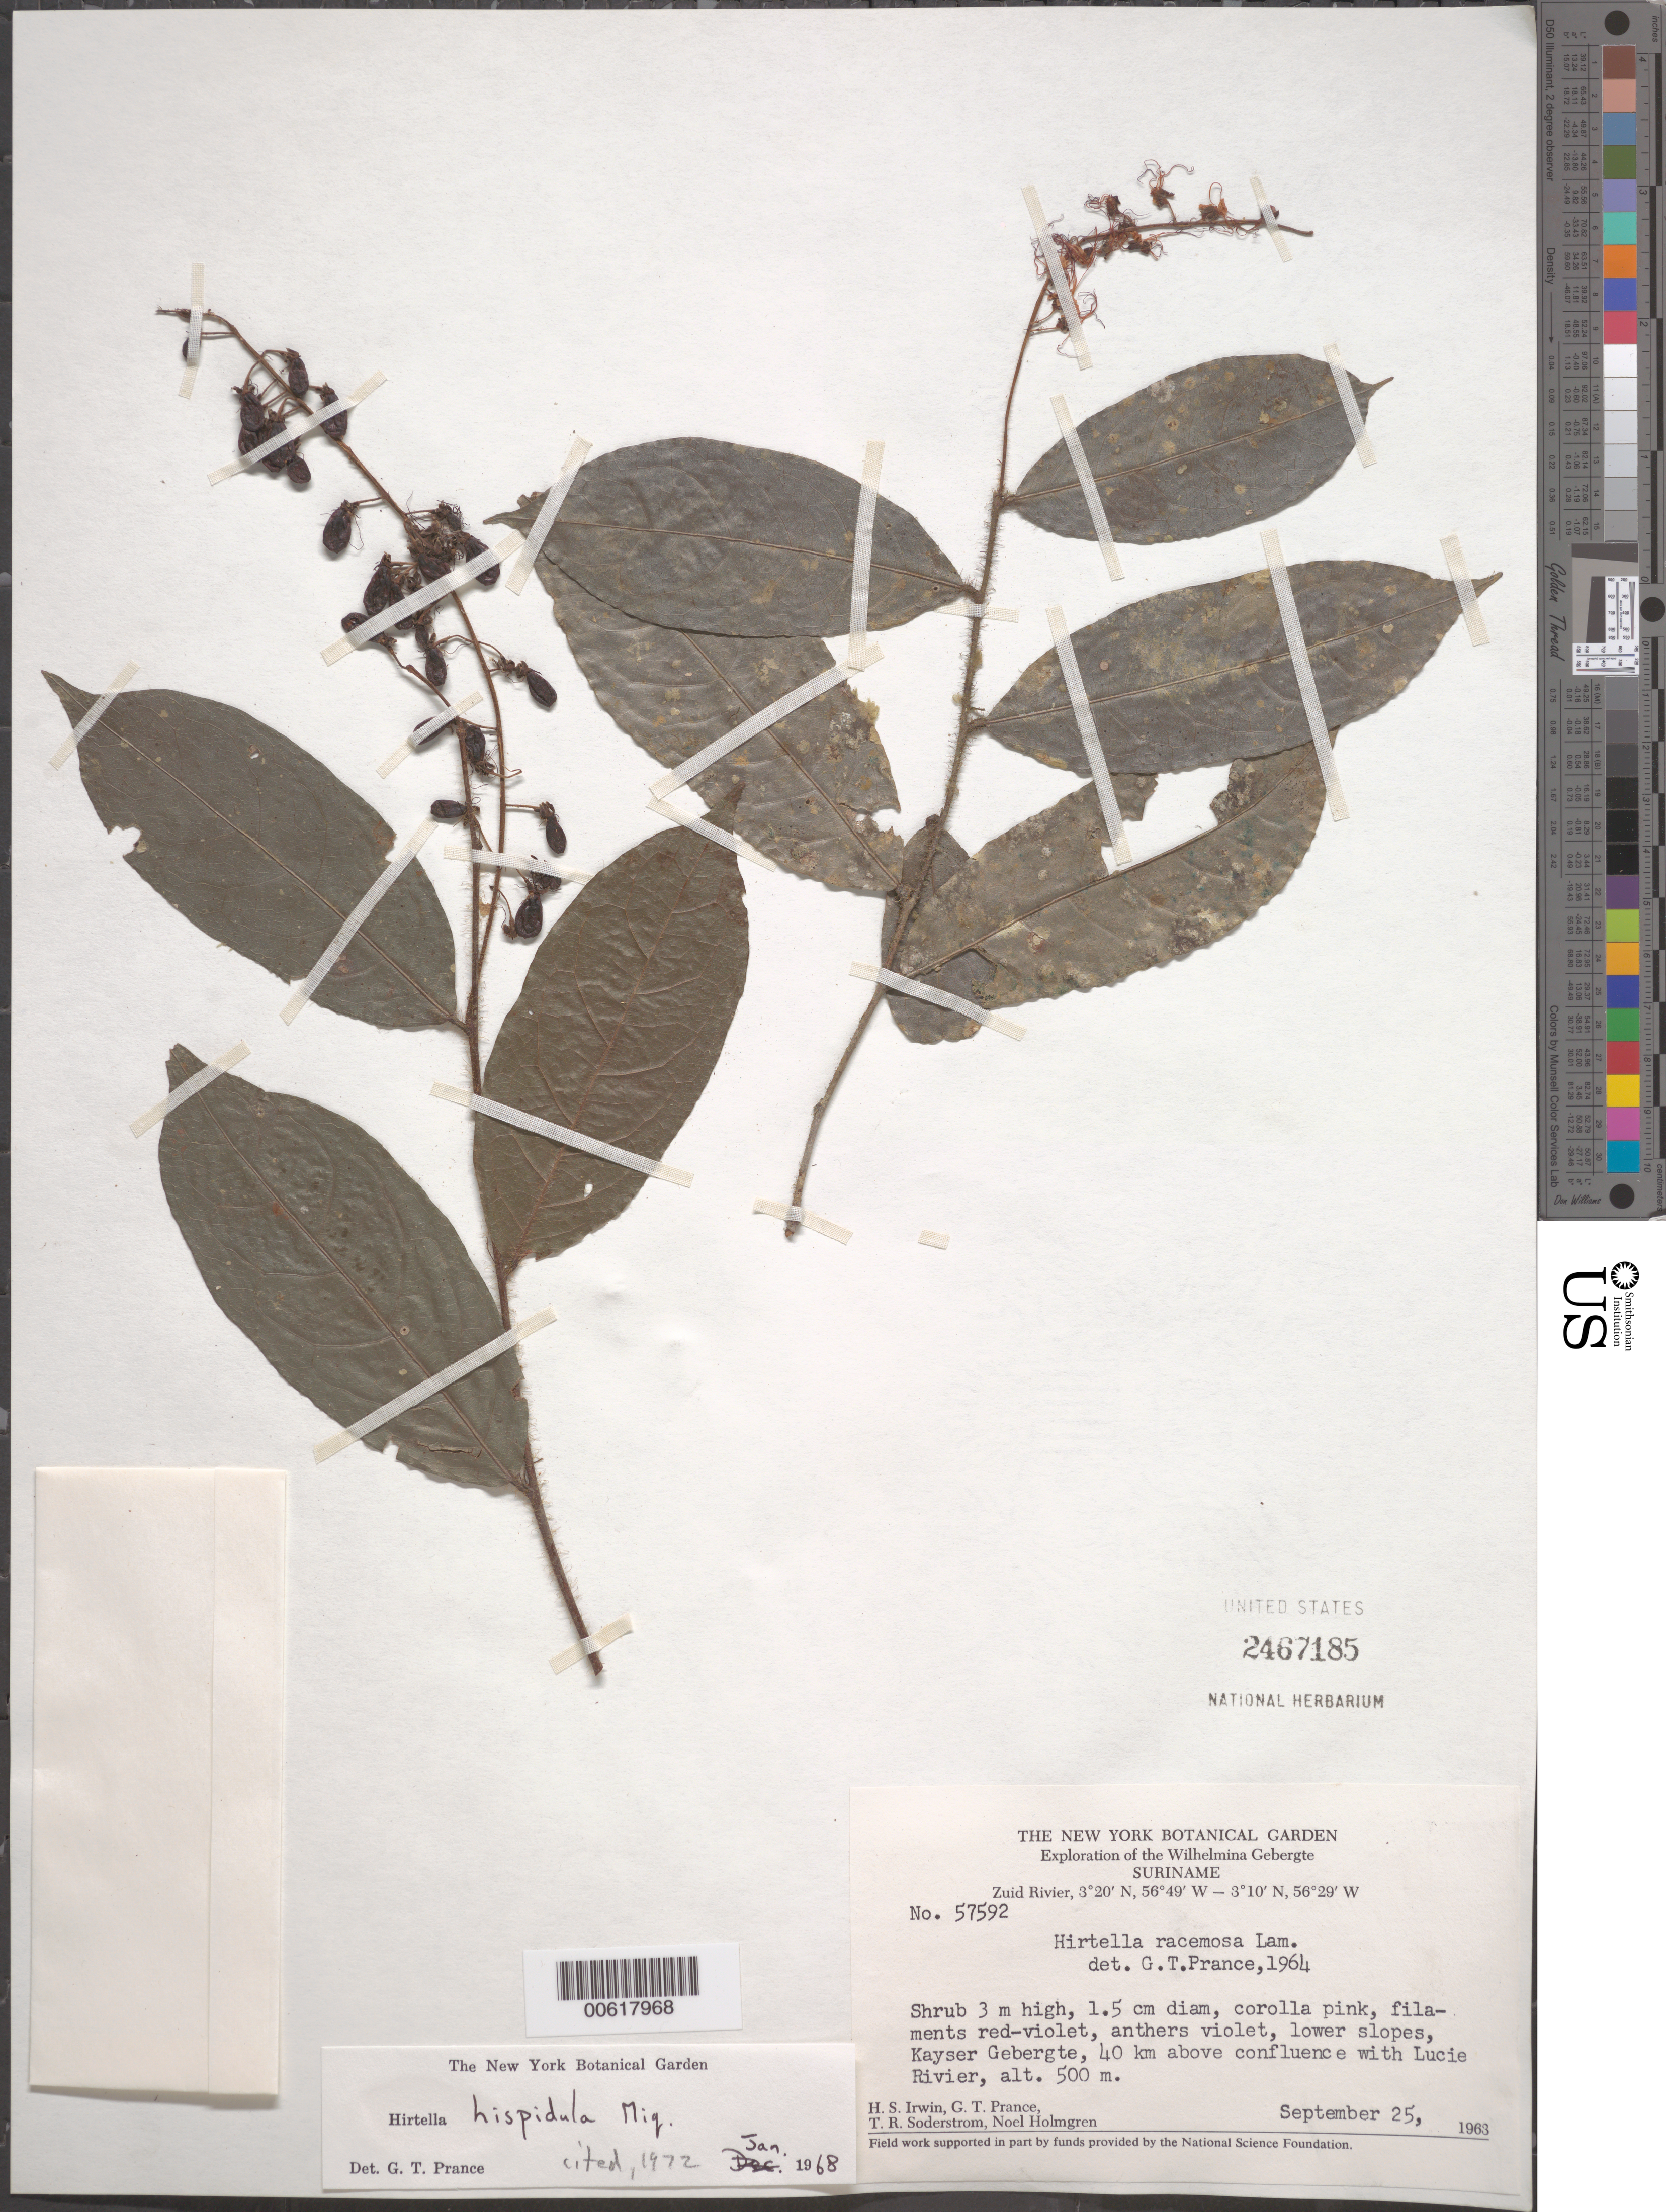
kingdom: Plantae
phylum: Tracheophyta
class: Magnoliopsida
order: Malpighiales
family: Chrysobalanaceae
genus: Hirtella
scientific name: Hirtella hispidula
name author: Miq.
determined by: Prance, G. T.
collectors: H. Irwin, G. T. Prance, T. R. Soderstrom & N. H. Holmgren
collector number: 57592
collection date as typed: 25-Sep-63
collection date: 1963-09-25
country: Suriname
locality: Kayser Airstrip, Zuid R., 45 km above confl. with Lucie R., Wilhelmina Gebergte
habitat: Lower slopes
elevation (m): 500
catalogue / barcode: US 2467185